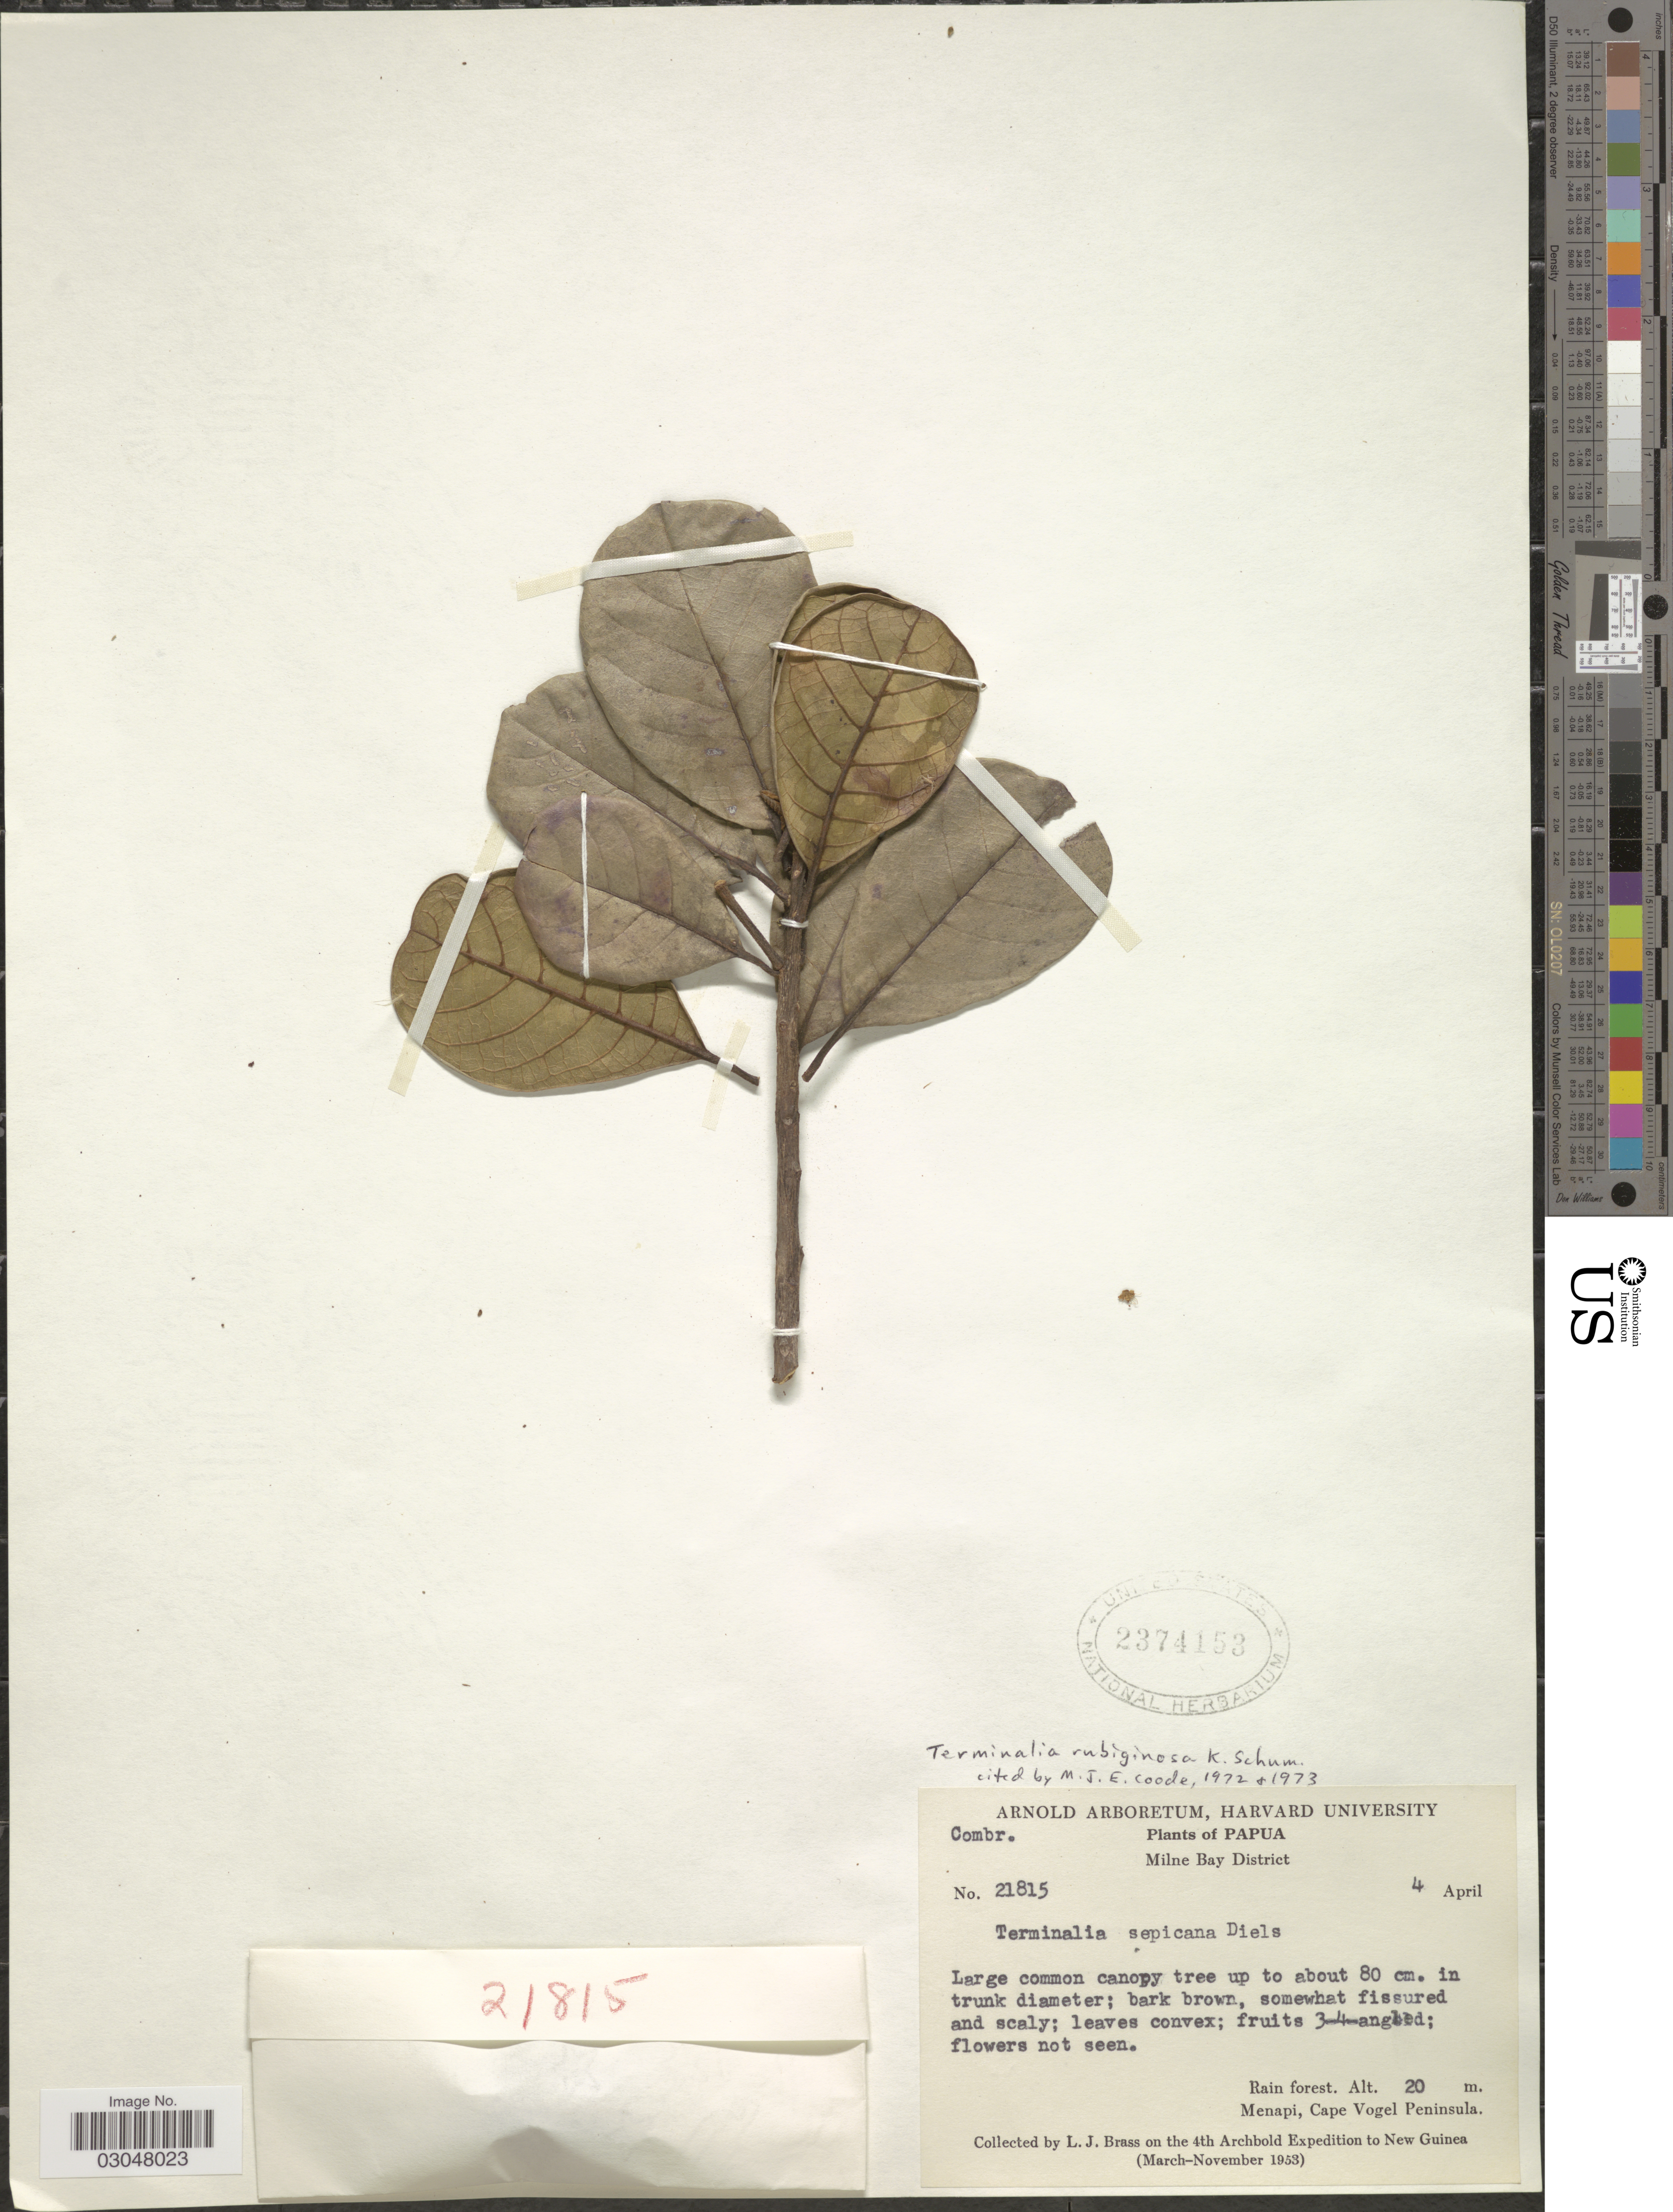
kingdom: Plantae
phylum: Tracheophyta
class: Magnoliopsida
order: Myrtales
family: Combretaceae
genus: Terminalia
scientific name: Terminalia rubiginosa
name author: K. Schum.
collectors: L. J. Brass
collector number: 21815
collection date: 1953-04-04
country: Papua New Guinea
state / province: Milne Bay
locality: Papua. Milne Bay District. Rain forest. Menapi, Cape Vogel Peninsula.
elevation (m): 20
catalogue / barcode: US 2374153